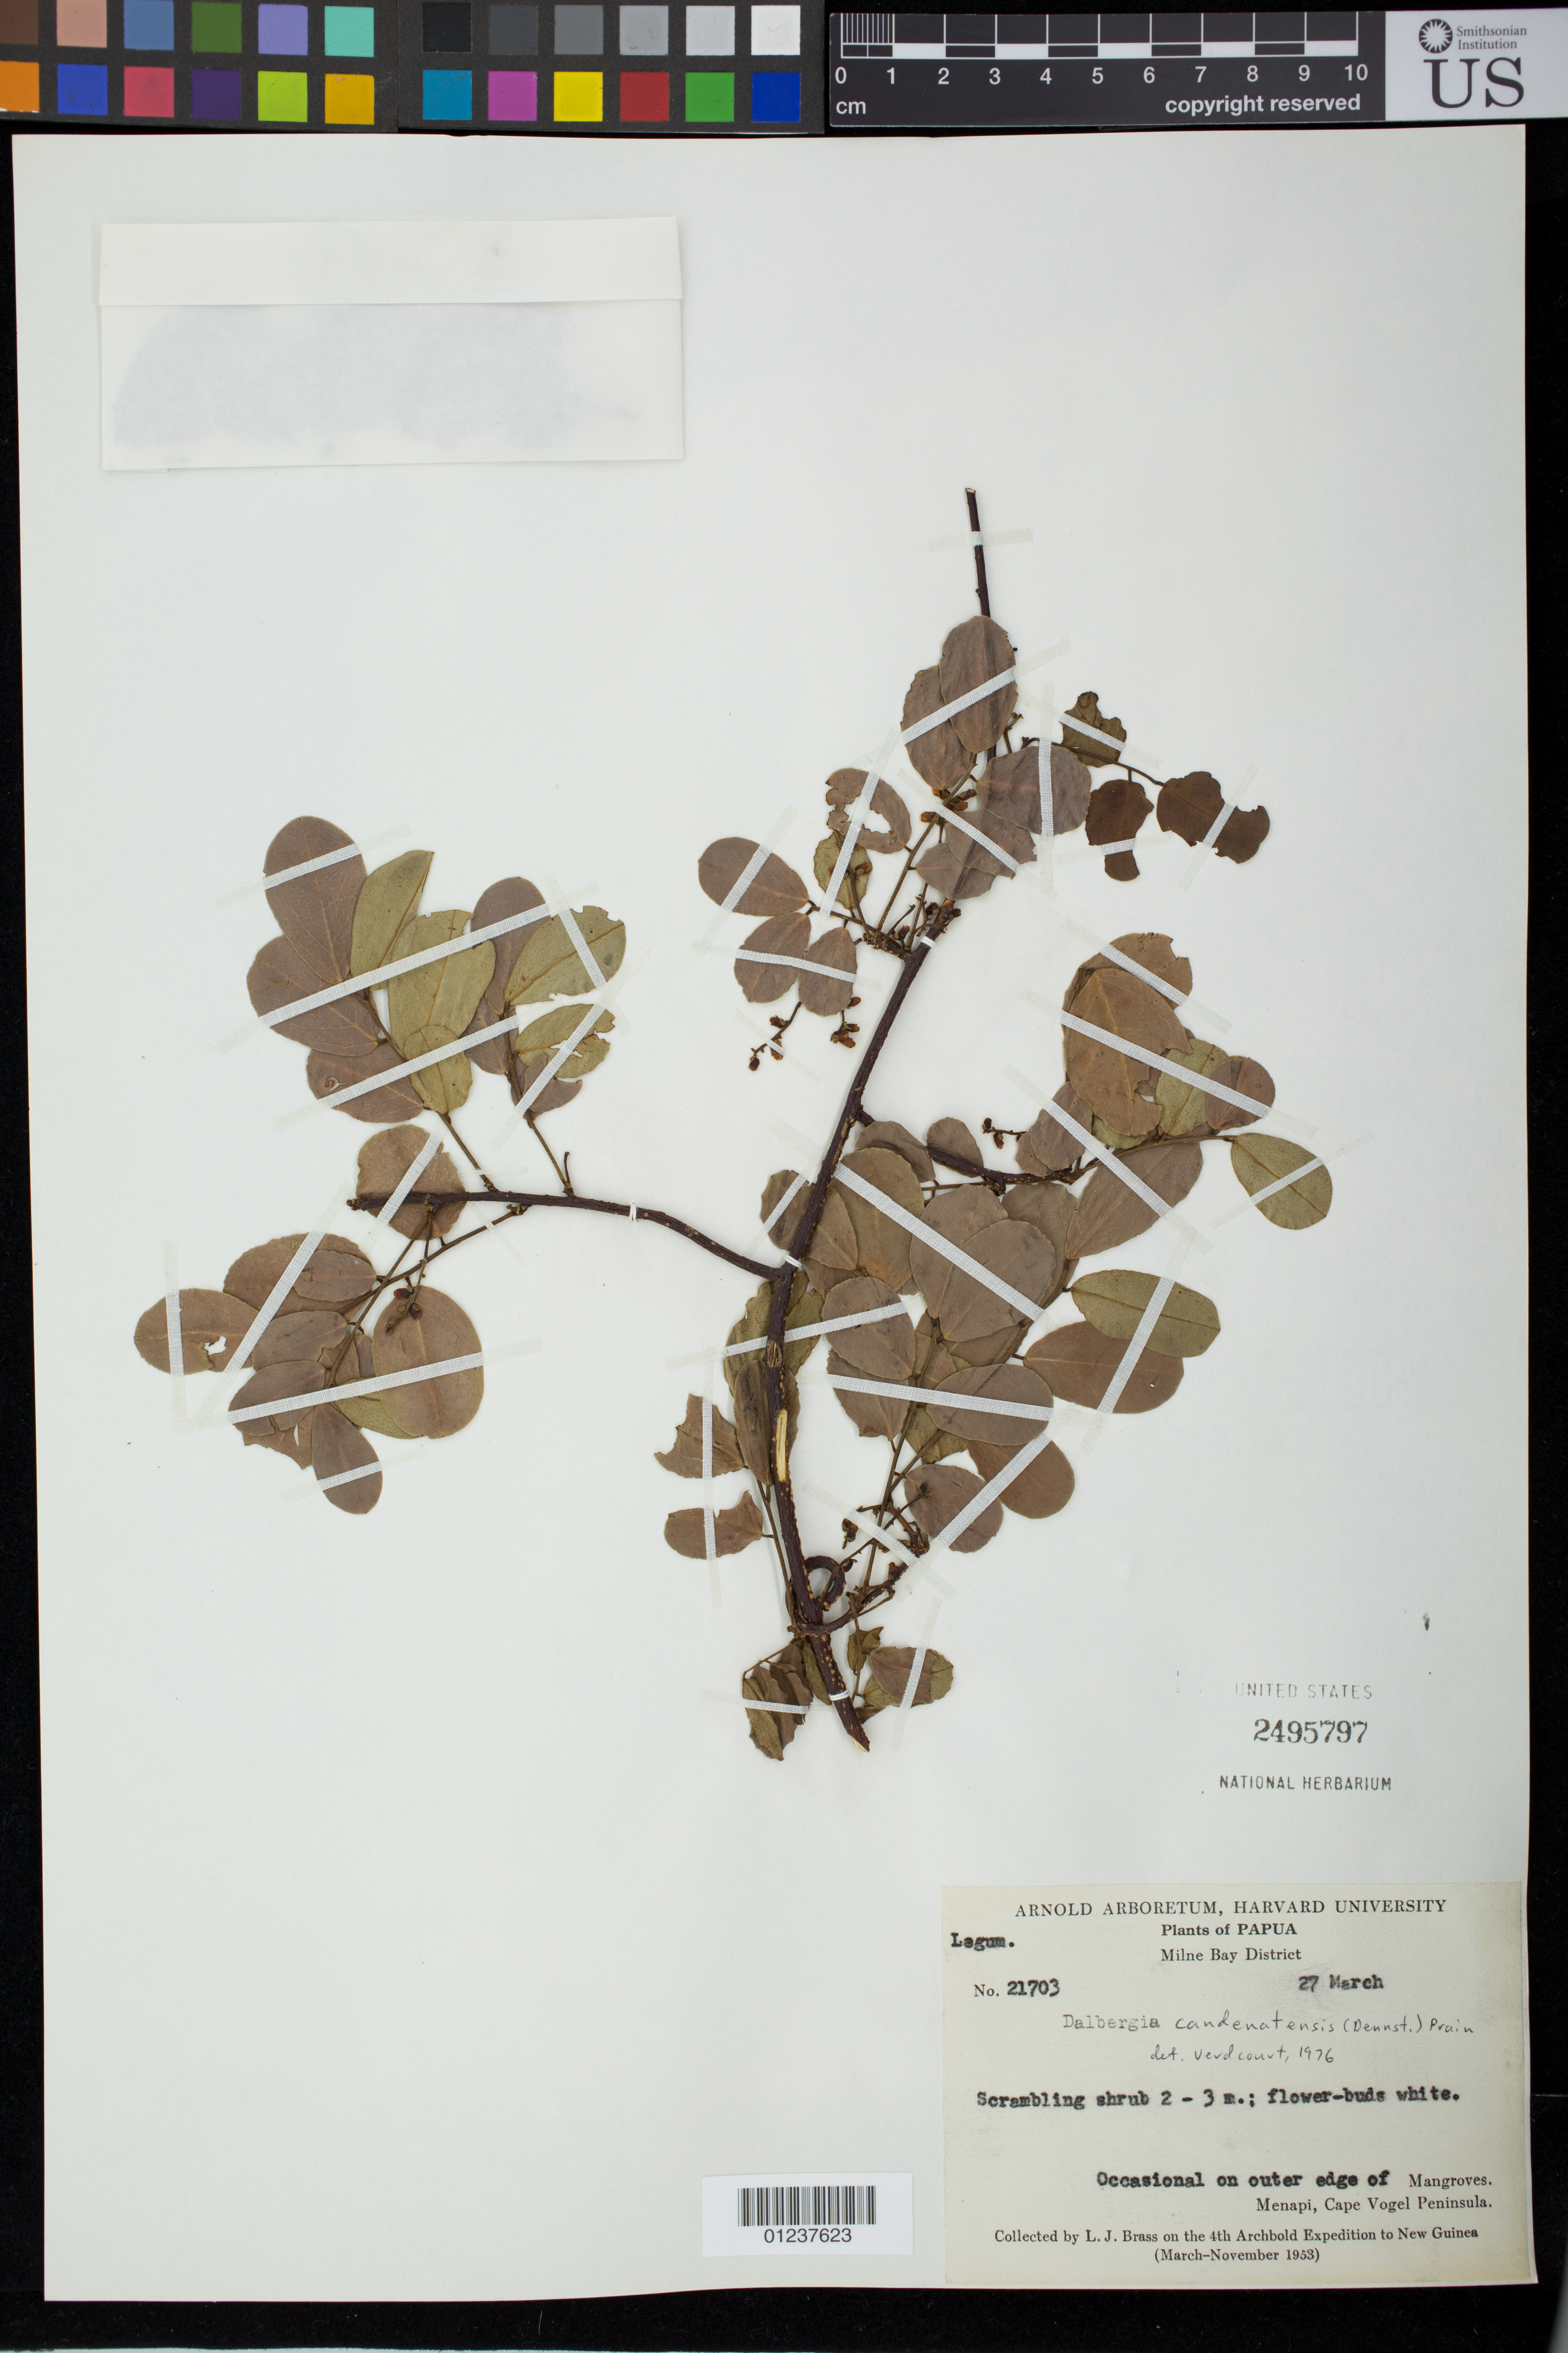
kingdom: Plantae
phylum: Tracheophyta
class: Magnoliopsida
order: Fabales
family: Fabaceae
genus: Dalbergia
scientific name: Dalbergia candenatensis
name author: (Dennst.) Pr.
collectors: L. J. Brass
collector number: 21703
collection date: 1953-03-27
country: Papua New Guinea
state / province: Milne Bay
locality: Outer edge of Mangroves, Menapi, Cape Vogel Peninsula.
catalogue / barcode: US 2495797